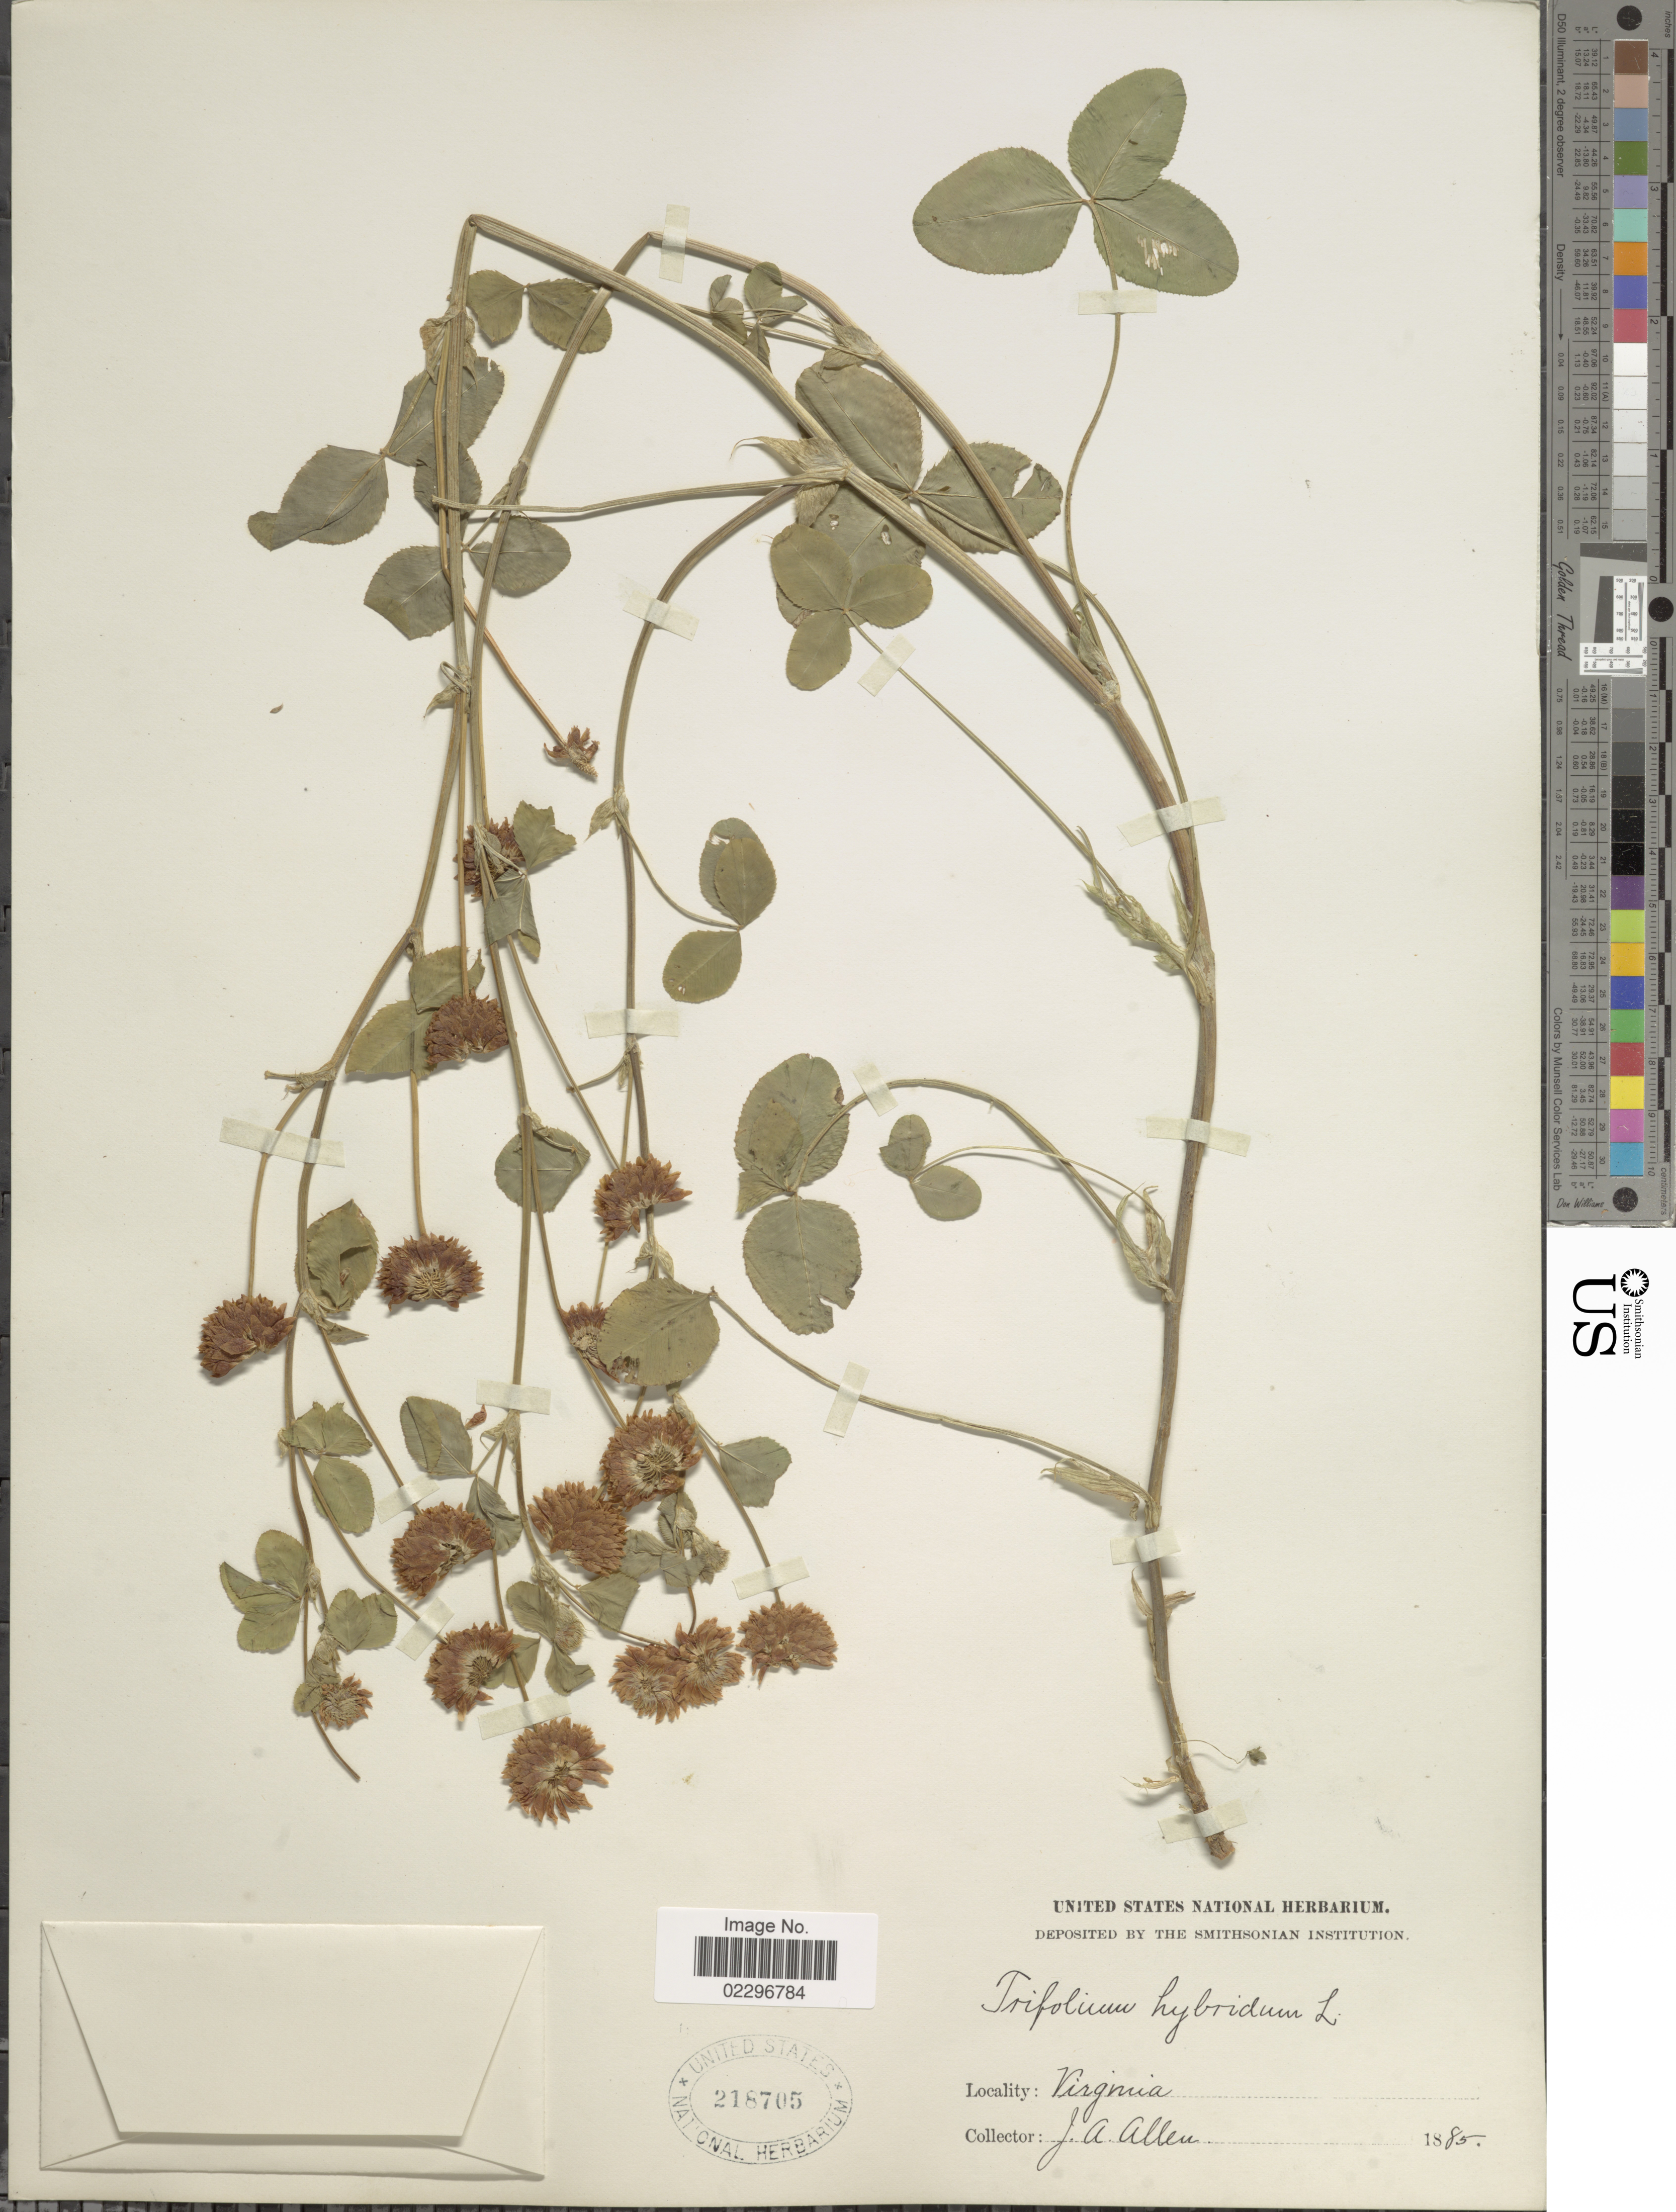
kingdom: Plantae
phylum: Tracheophyta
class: Magnoliopsida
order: Fabales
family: Fabaceae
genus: Trifolium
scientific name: Trifolium hybridum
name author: L.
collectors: J. A. Allen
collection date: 1885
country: United States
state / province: Virginia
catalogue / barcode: US 218705